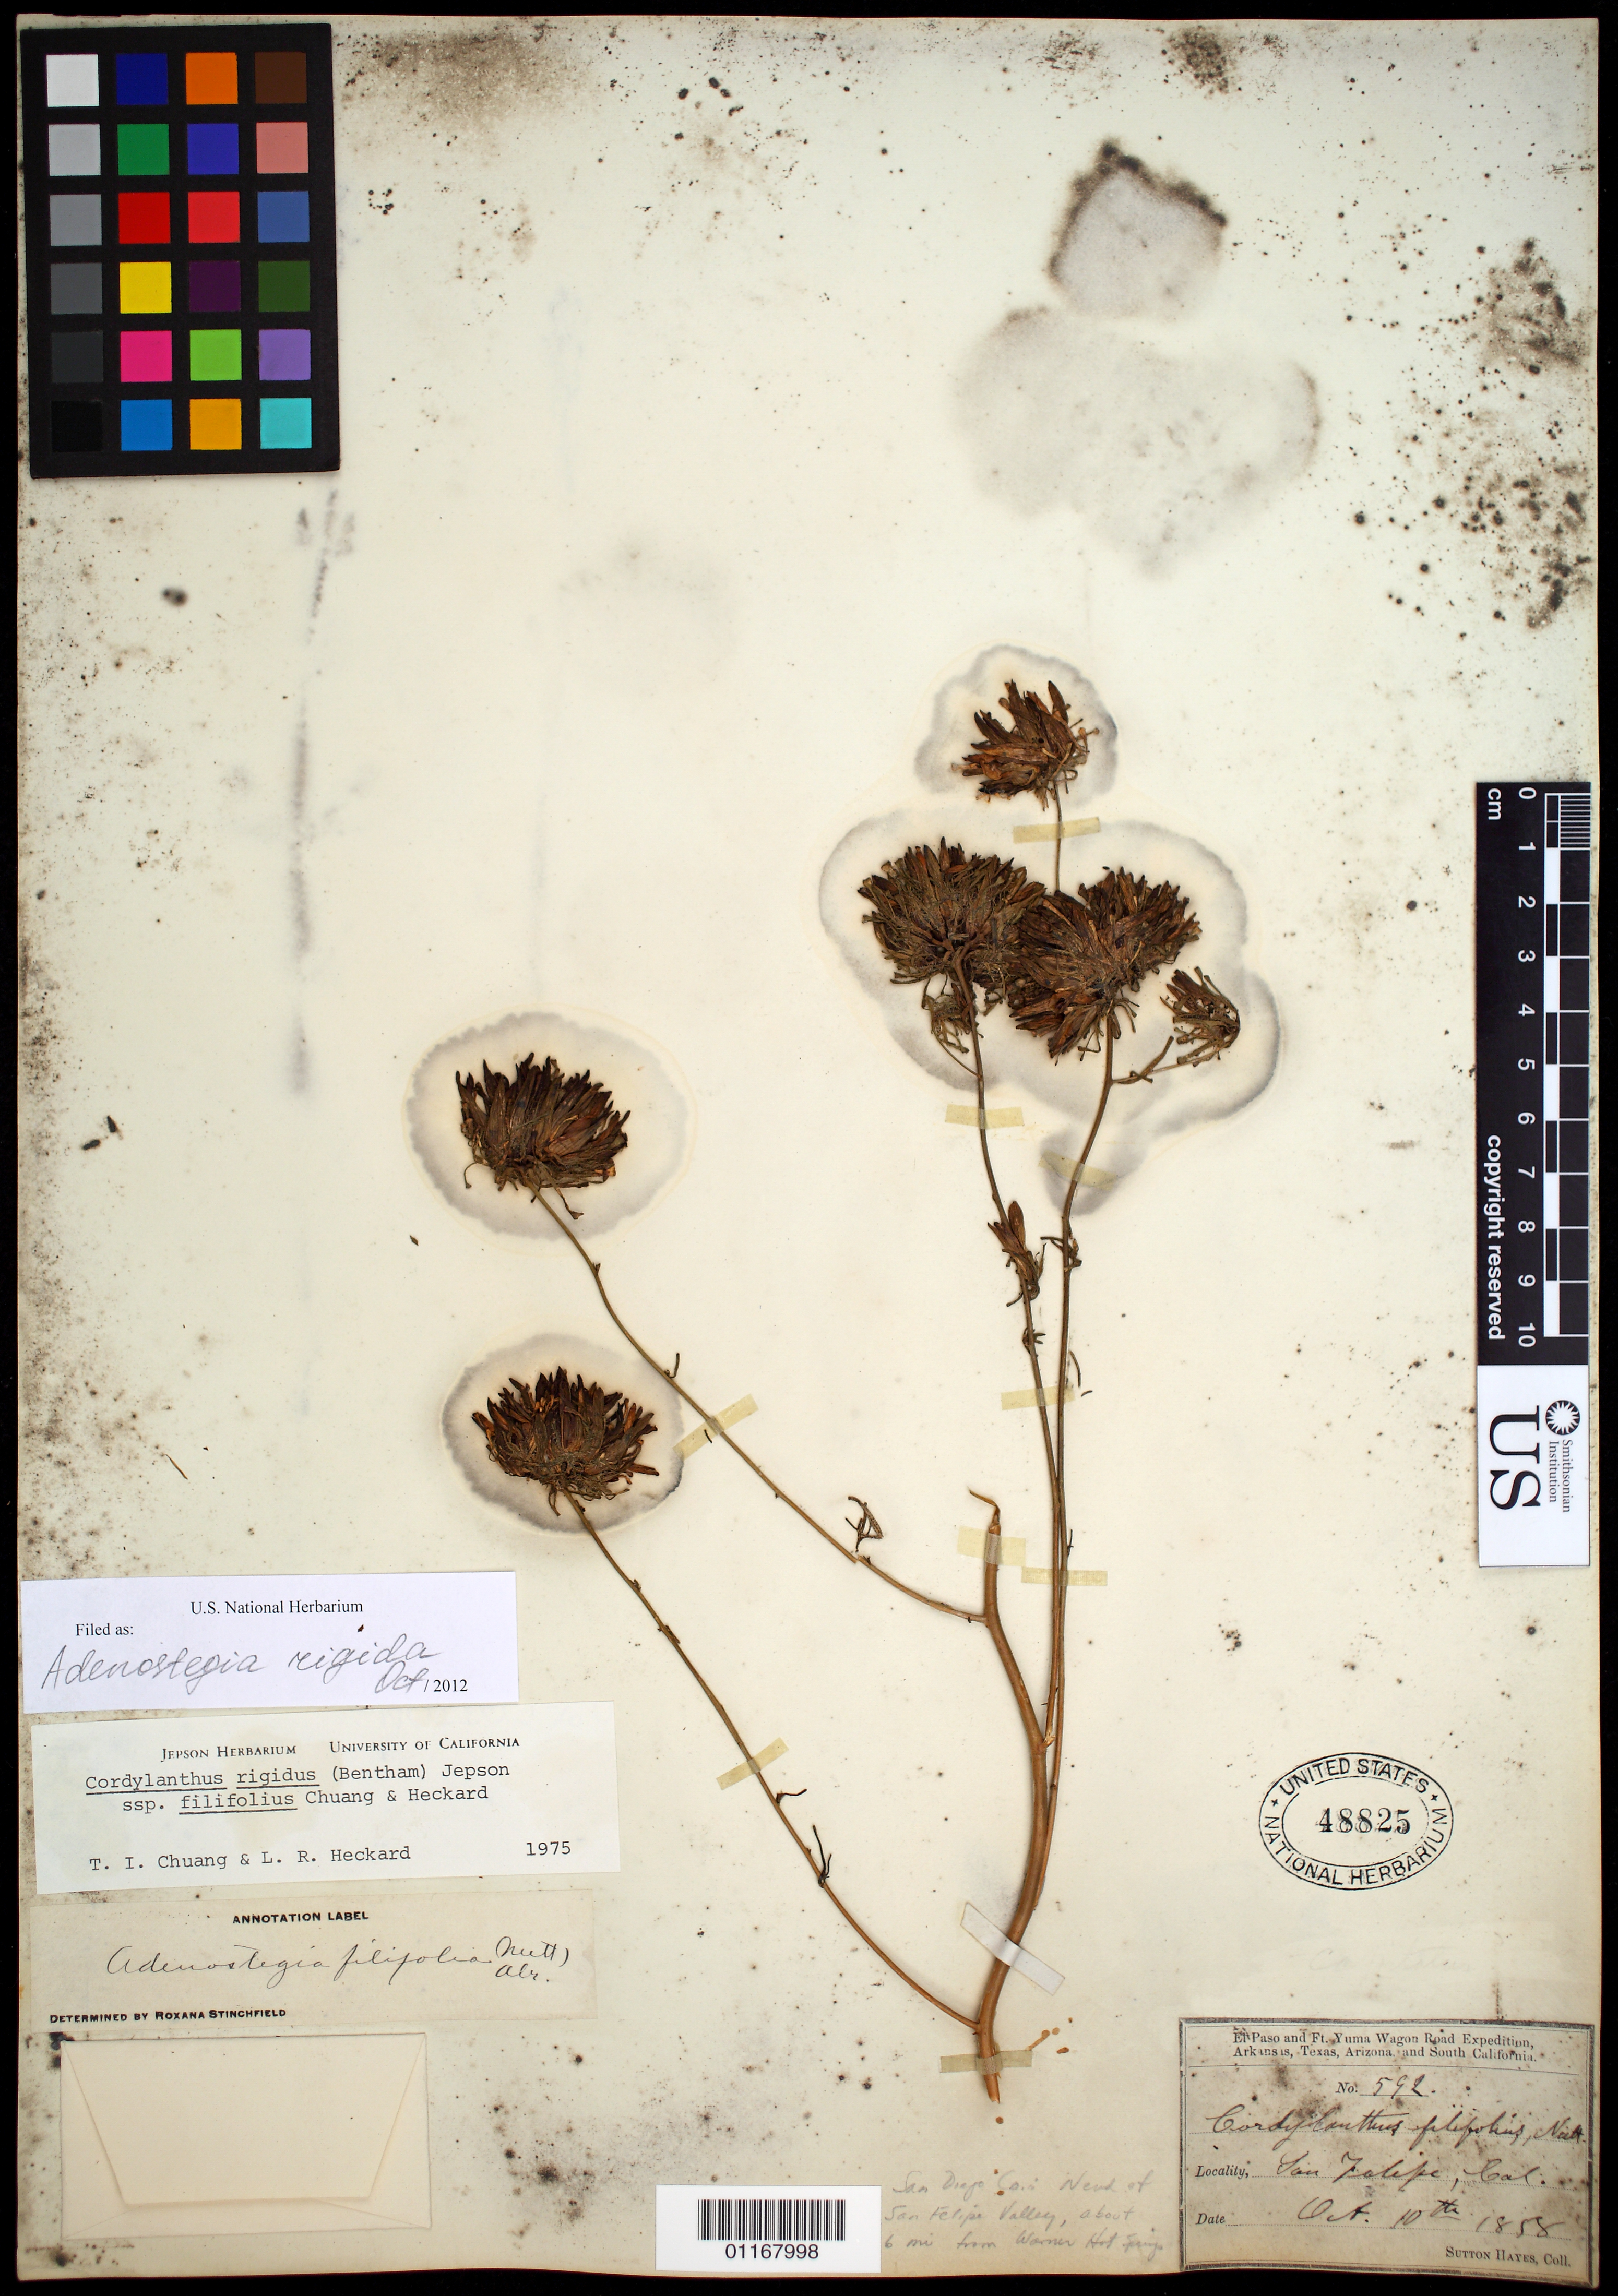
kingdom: Plantae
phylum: Tracheophyta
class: Magnoliopsida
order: Lamiales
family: Orobanchaceae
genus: Cordylanthus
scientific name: Cordylanthus rigidus subsp. filifolius T.I. Chuang & Heckard, ined.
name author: T.I. Chuang & Heckard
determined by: Barringer, K. A.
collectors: S. Hayes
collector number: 592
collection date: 1858-10-10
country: United States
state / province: California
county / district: San Diego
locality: San Felipe, about 6 m from Warner Hot Springs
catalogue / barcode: US 48825